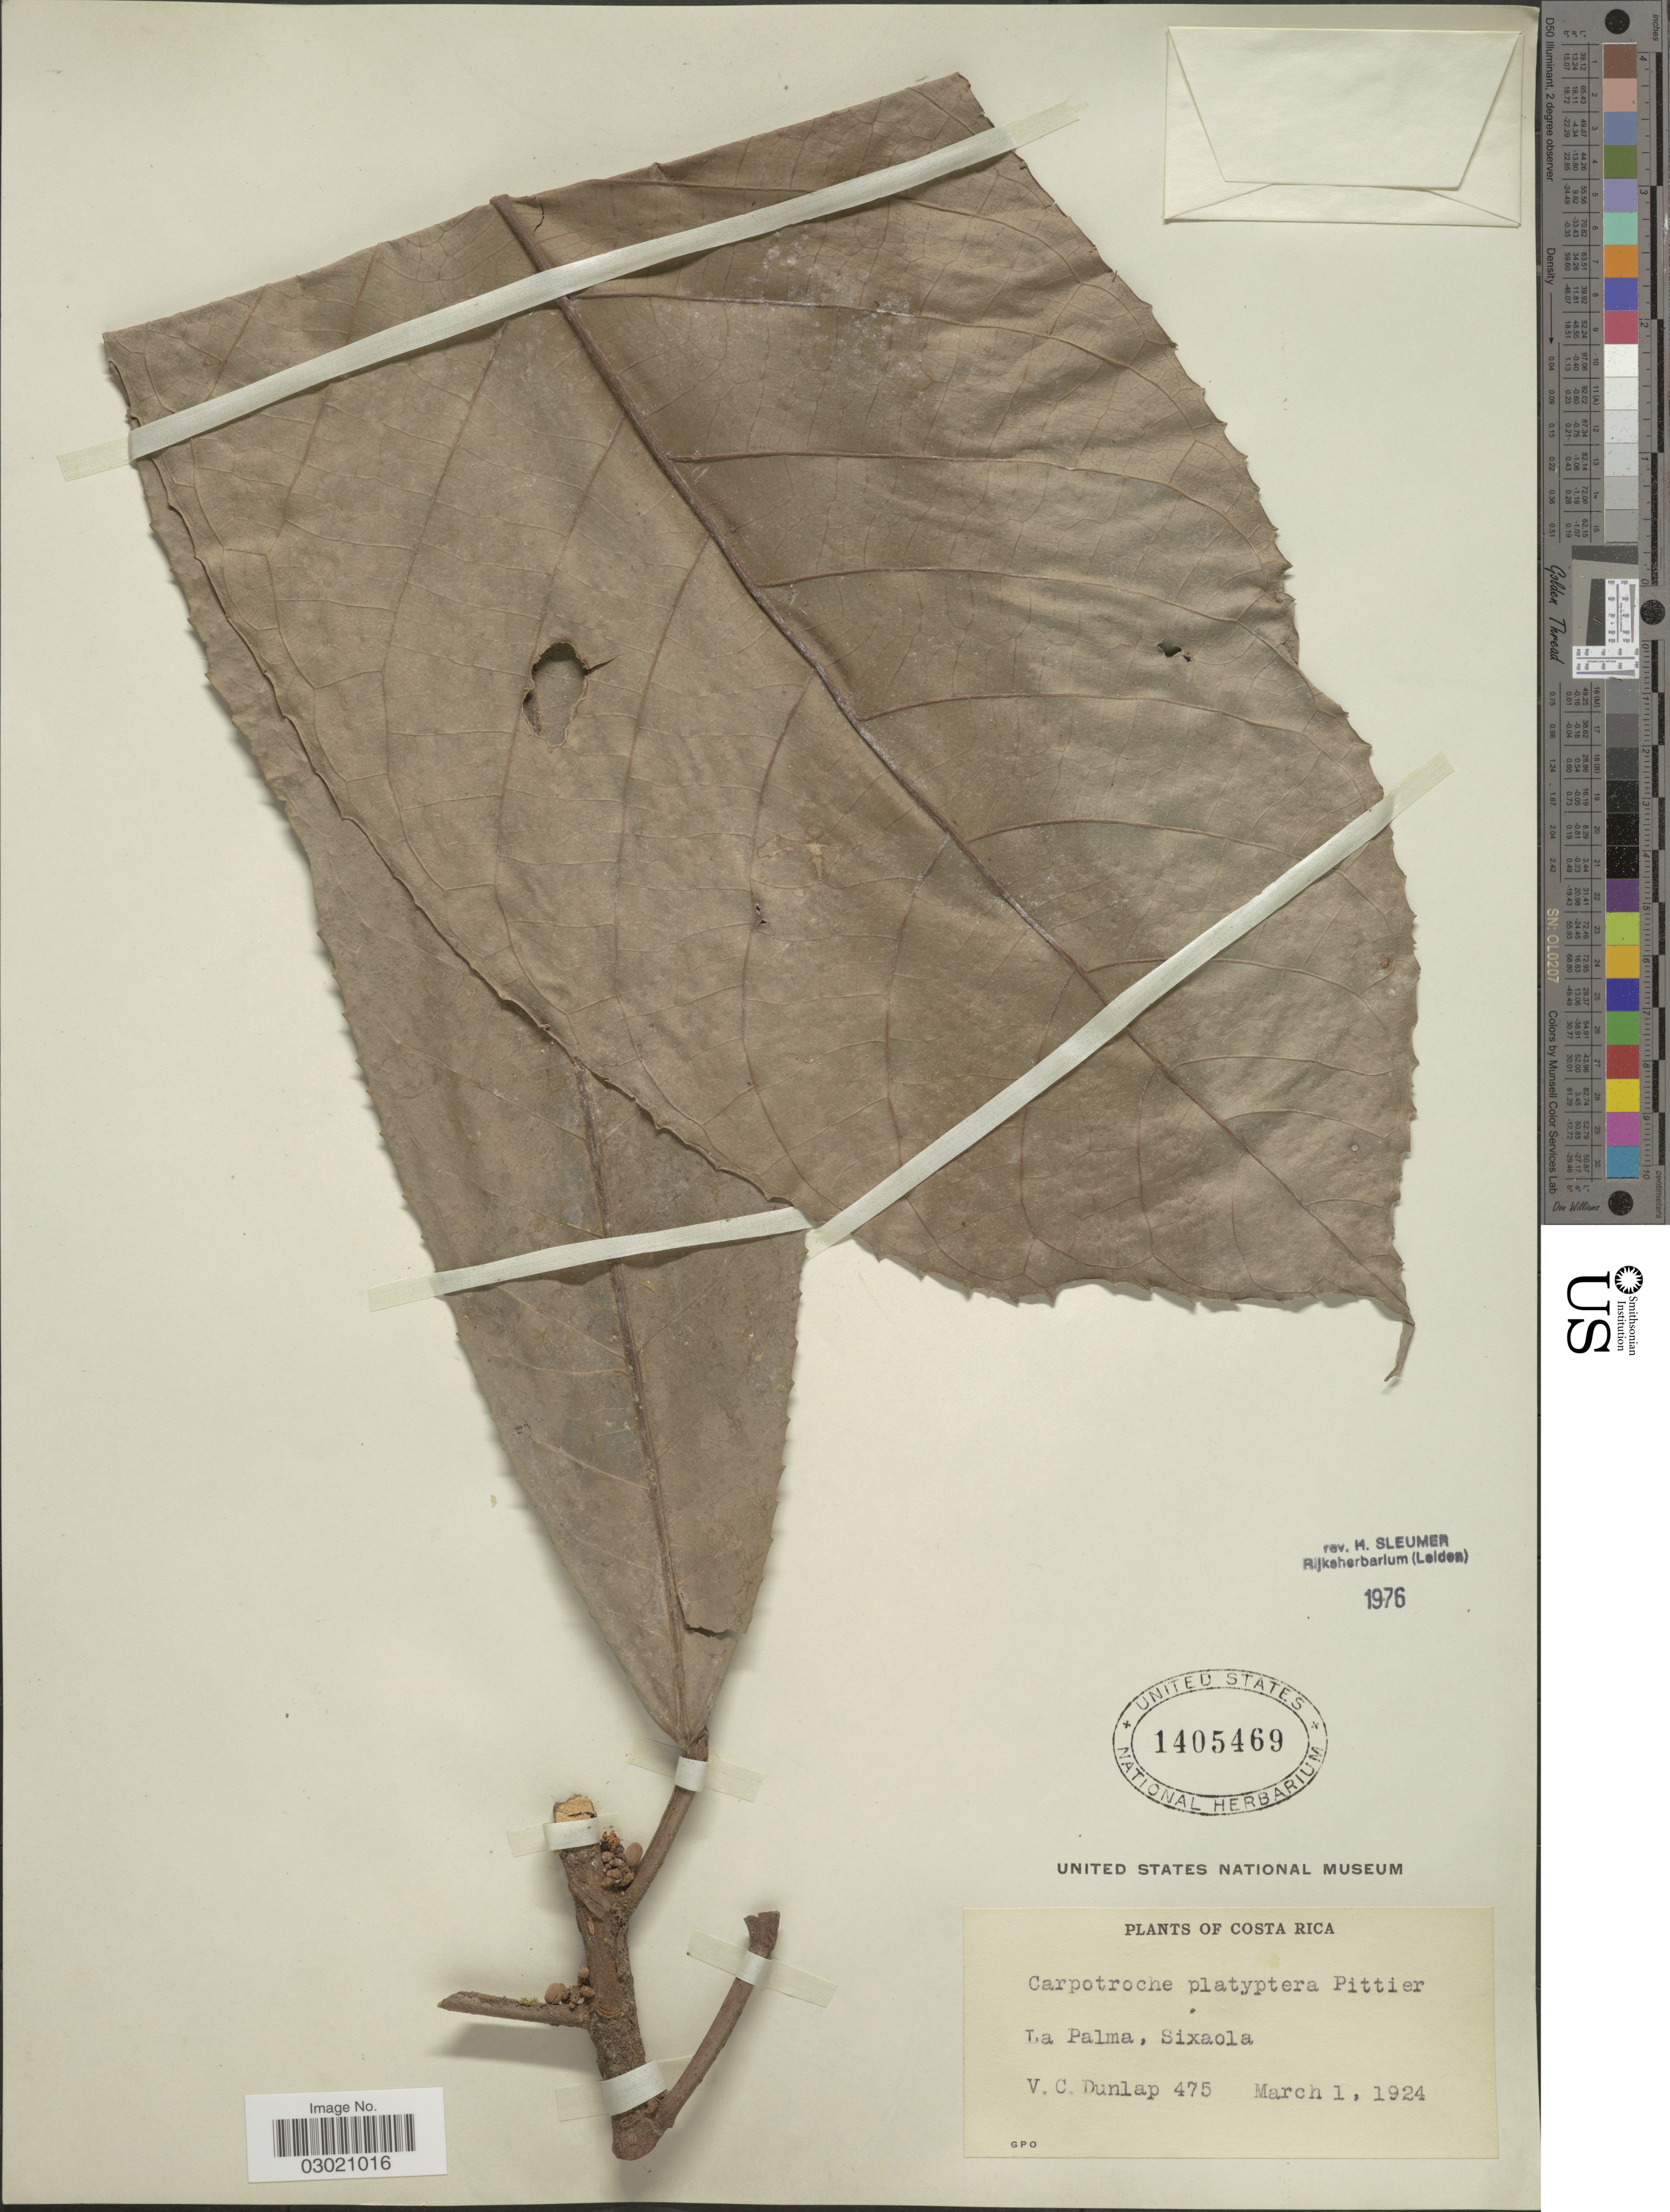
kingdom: Plantae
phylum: Tracheophyta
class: Magnoliopsida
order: Malpighiales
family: Achariaceae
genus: Carpotroche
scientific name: Carpotroche platyptera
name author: Pittier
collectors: V. C. Dunlap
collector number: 475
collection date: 1924-03-01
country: Costa Rica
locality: La Palma, Sixaola.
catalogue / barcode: US 1405469